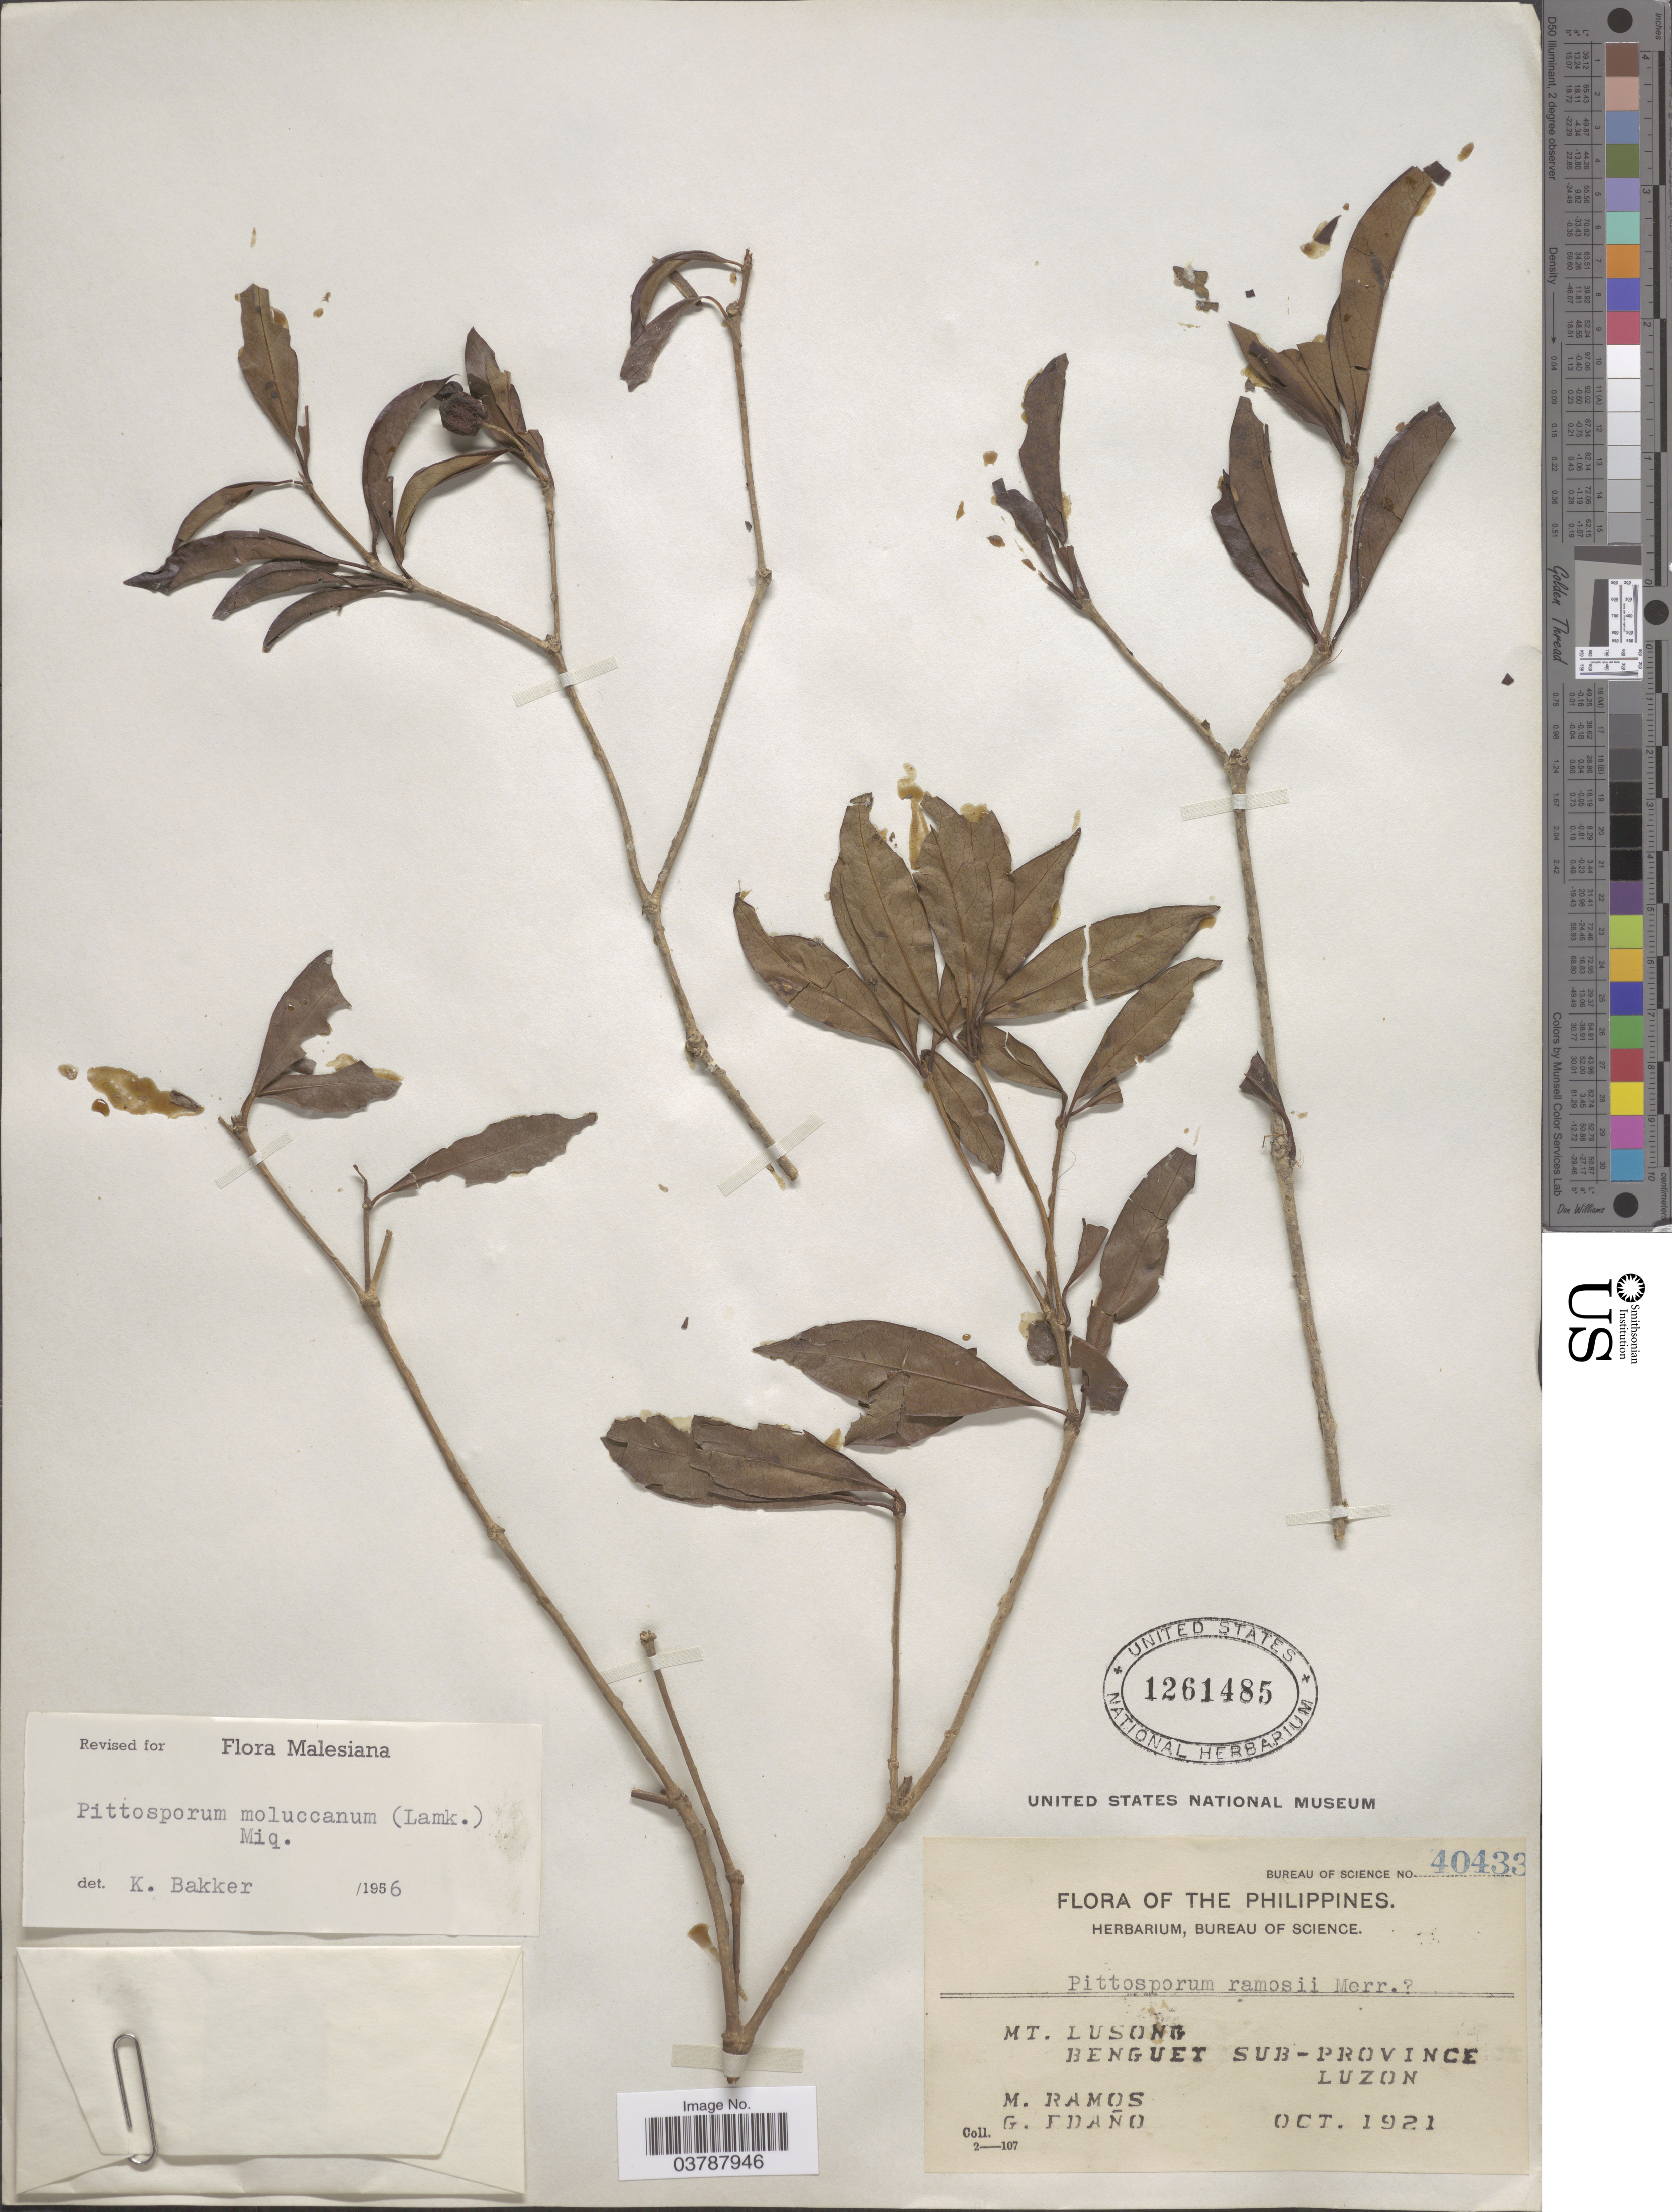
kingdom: Plantae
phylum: Tracheophyta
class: Magnoliopsida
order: Apiales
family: Pittosporaceae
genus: Pittosporum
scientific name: Pittosporum moluccanum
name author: (Lam.) Miq.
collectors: M. Ramos & G. Edaño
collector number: Bureau of Science 40433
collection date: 1921-10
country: Philippines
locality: Mt. Lusong. Benguet Sub-Province. Luzon.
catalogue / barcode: US 1261485